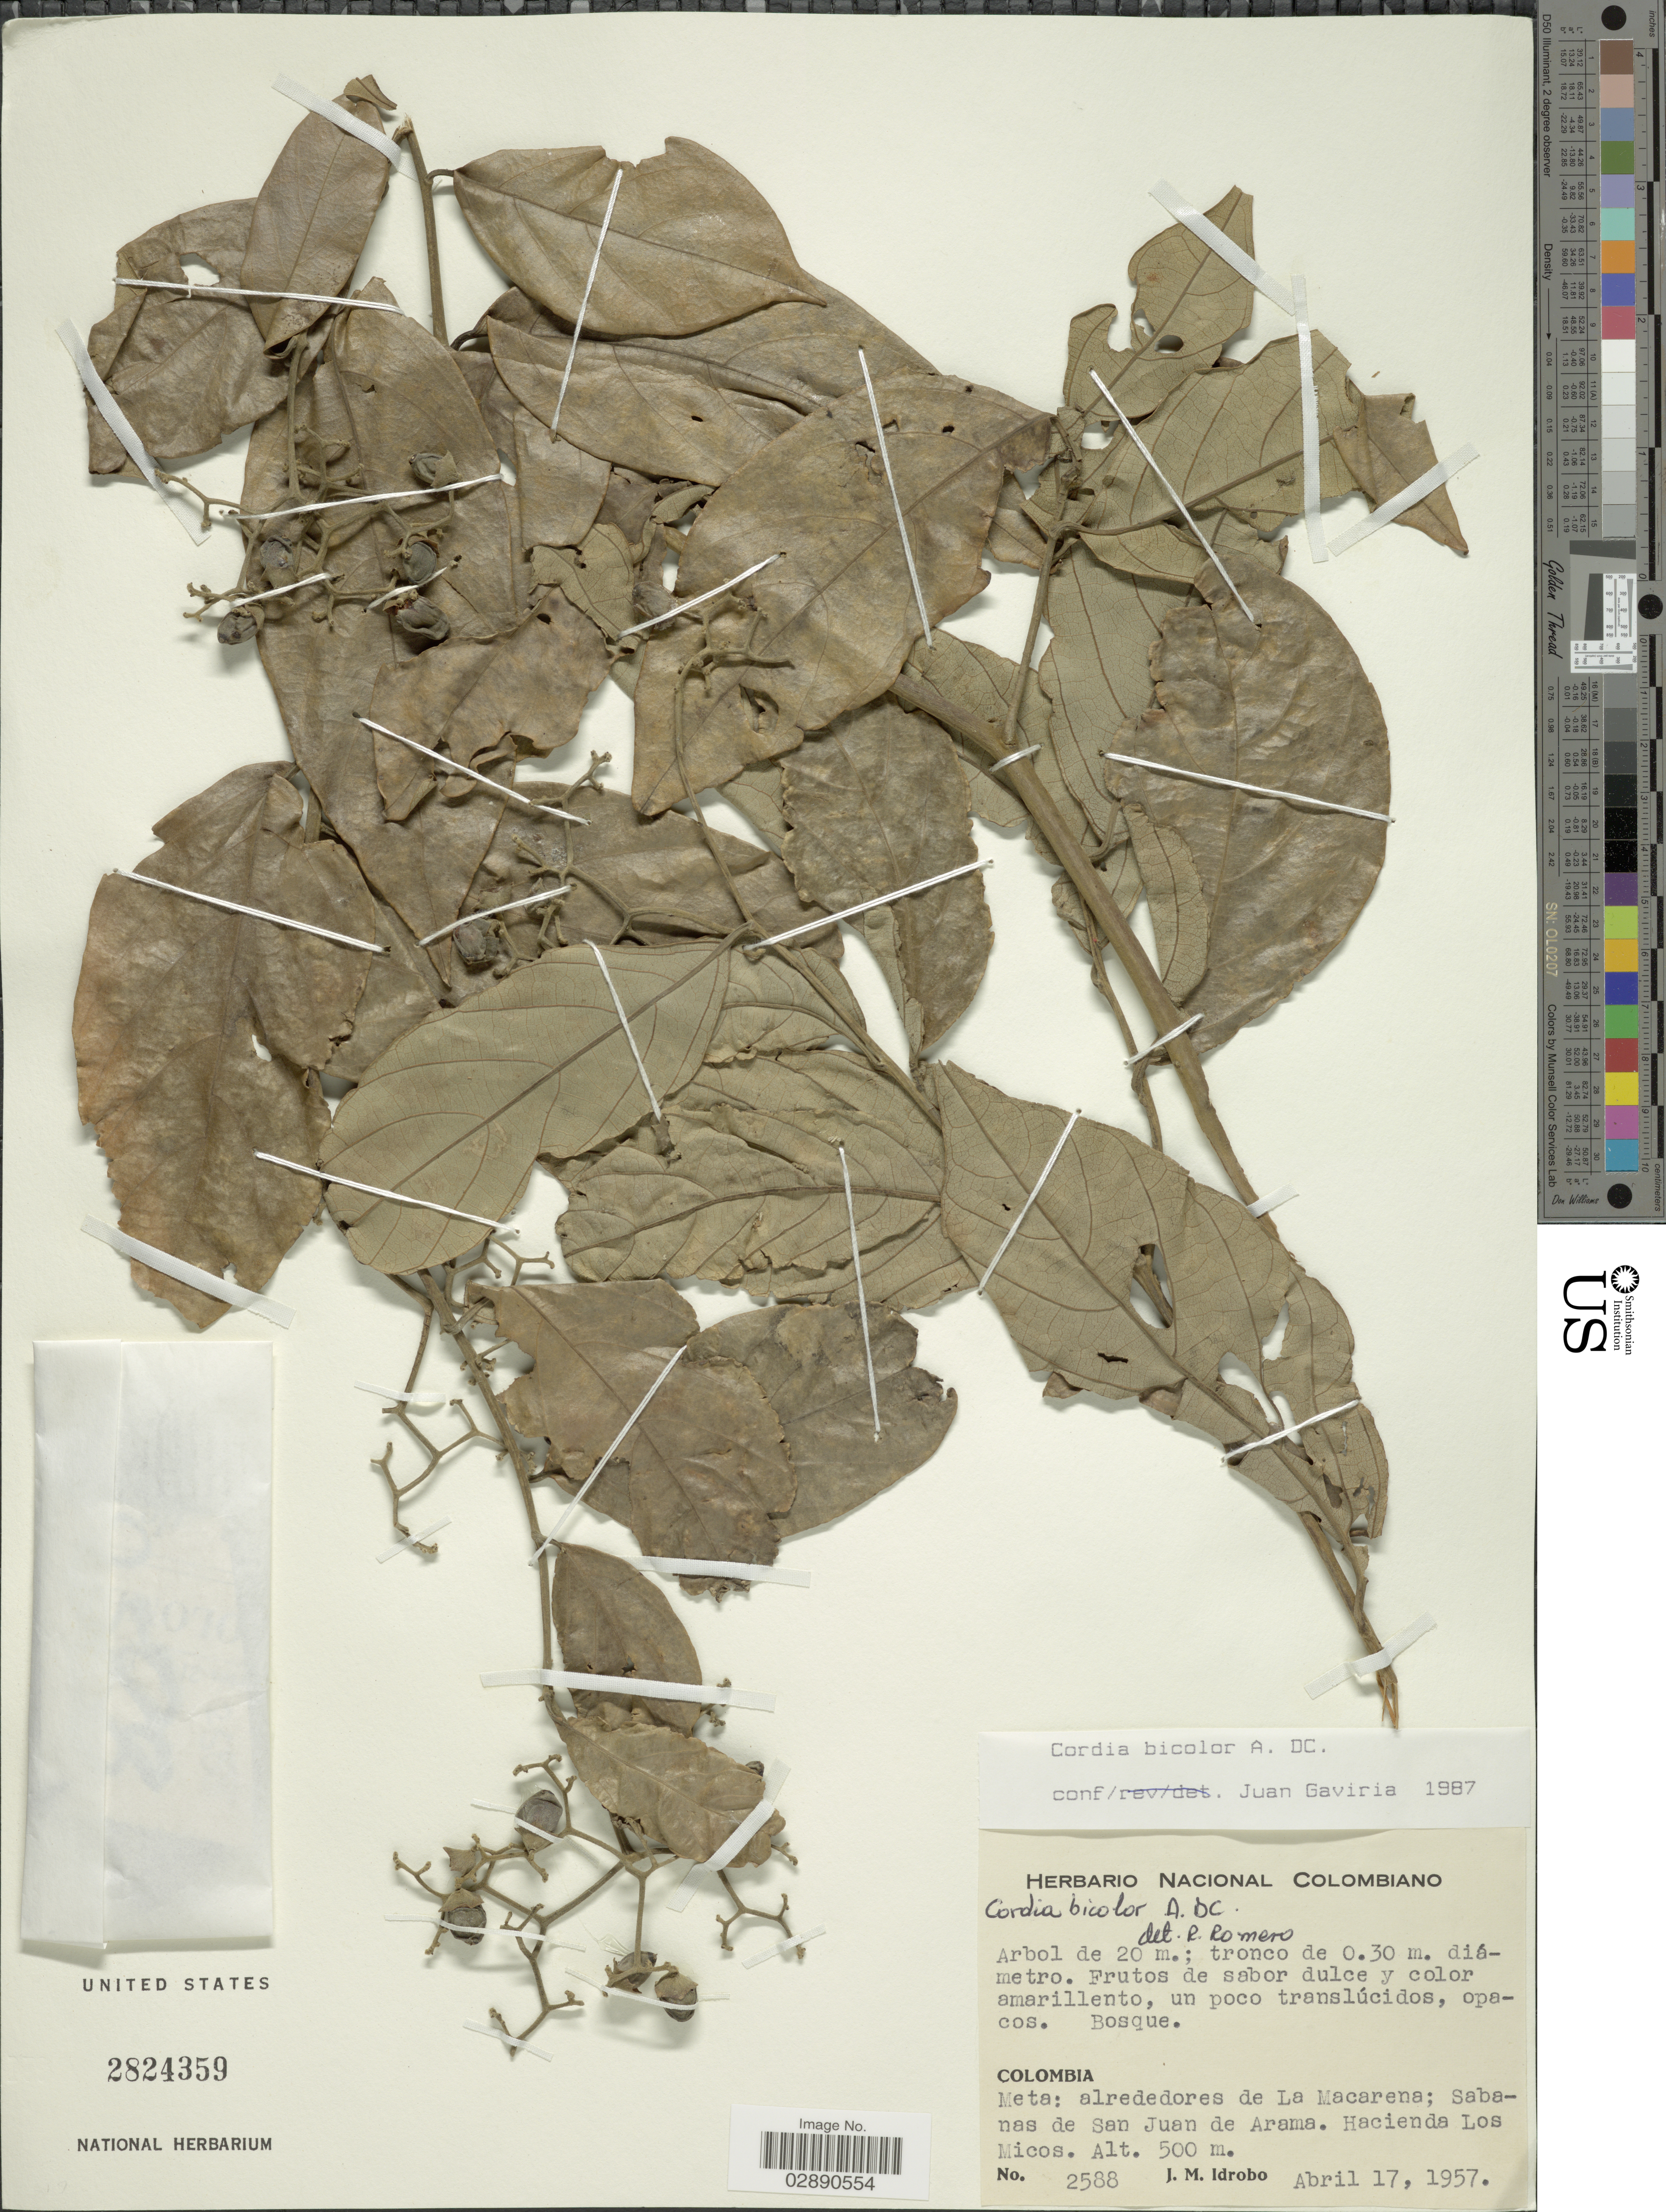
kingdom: Plantae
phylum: Tracheophyta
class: Magnoliopsida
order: Boraginales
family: Cordiaceae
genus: Cordia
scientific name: Cordia bicolor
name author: A. DC.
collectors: J. M. Idrobo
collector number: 2588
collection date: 1957-04-17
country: Colombia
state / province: Meta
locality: Alrededores de La Macarena; Sabanas de San Juan de Arama. Hacienda Los Micos.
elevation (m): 500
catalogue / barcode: US 2824359